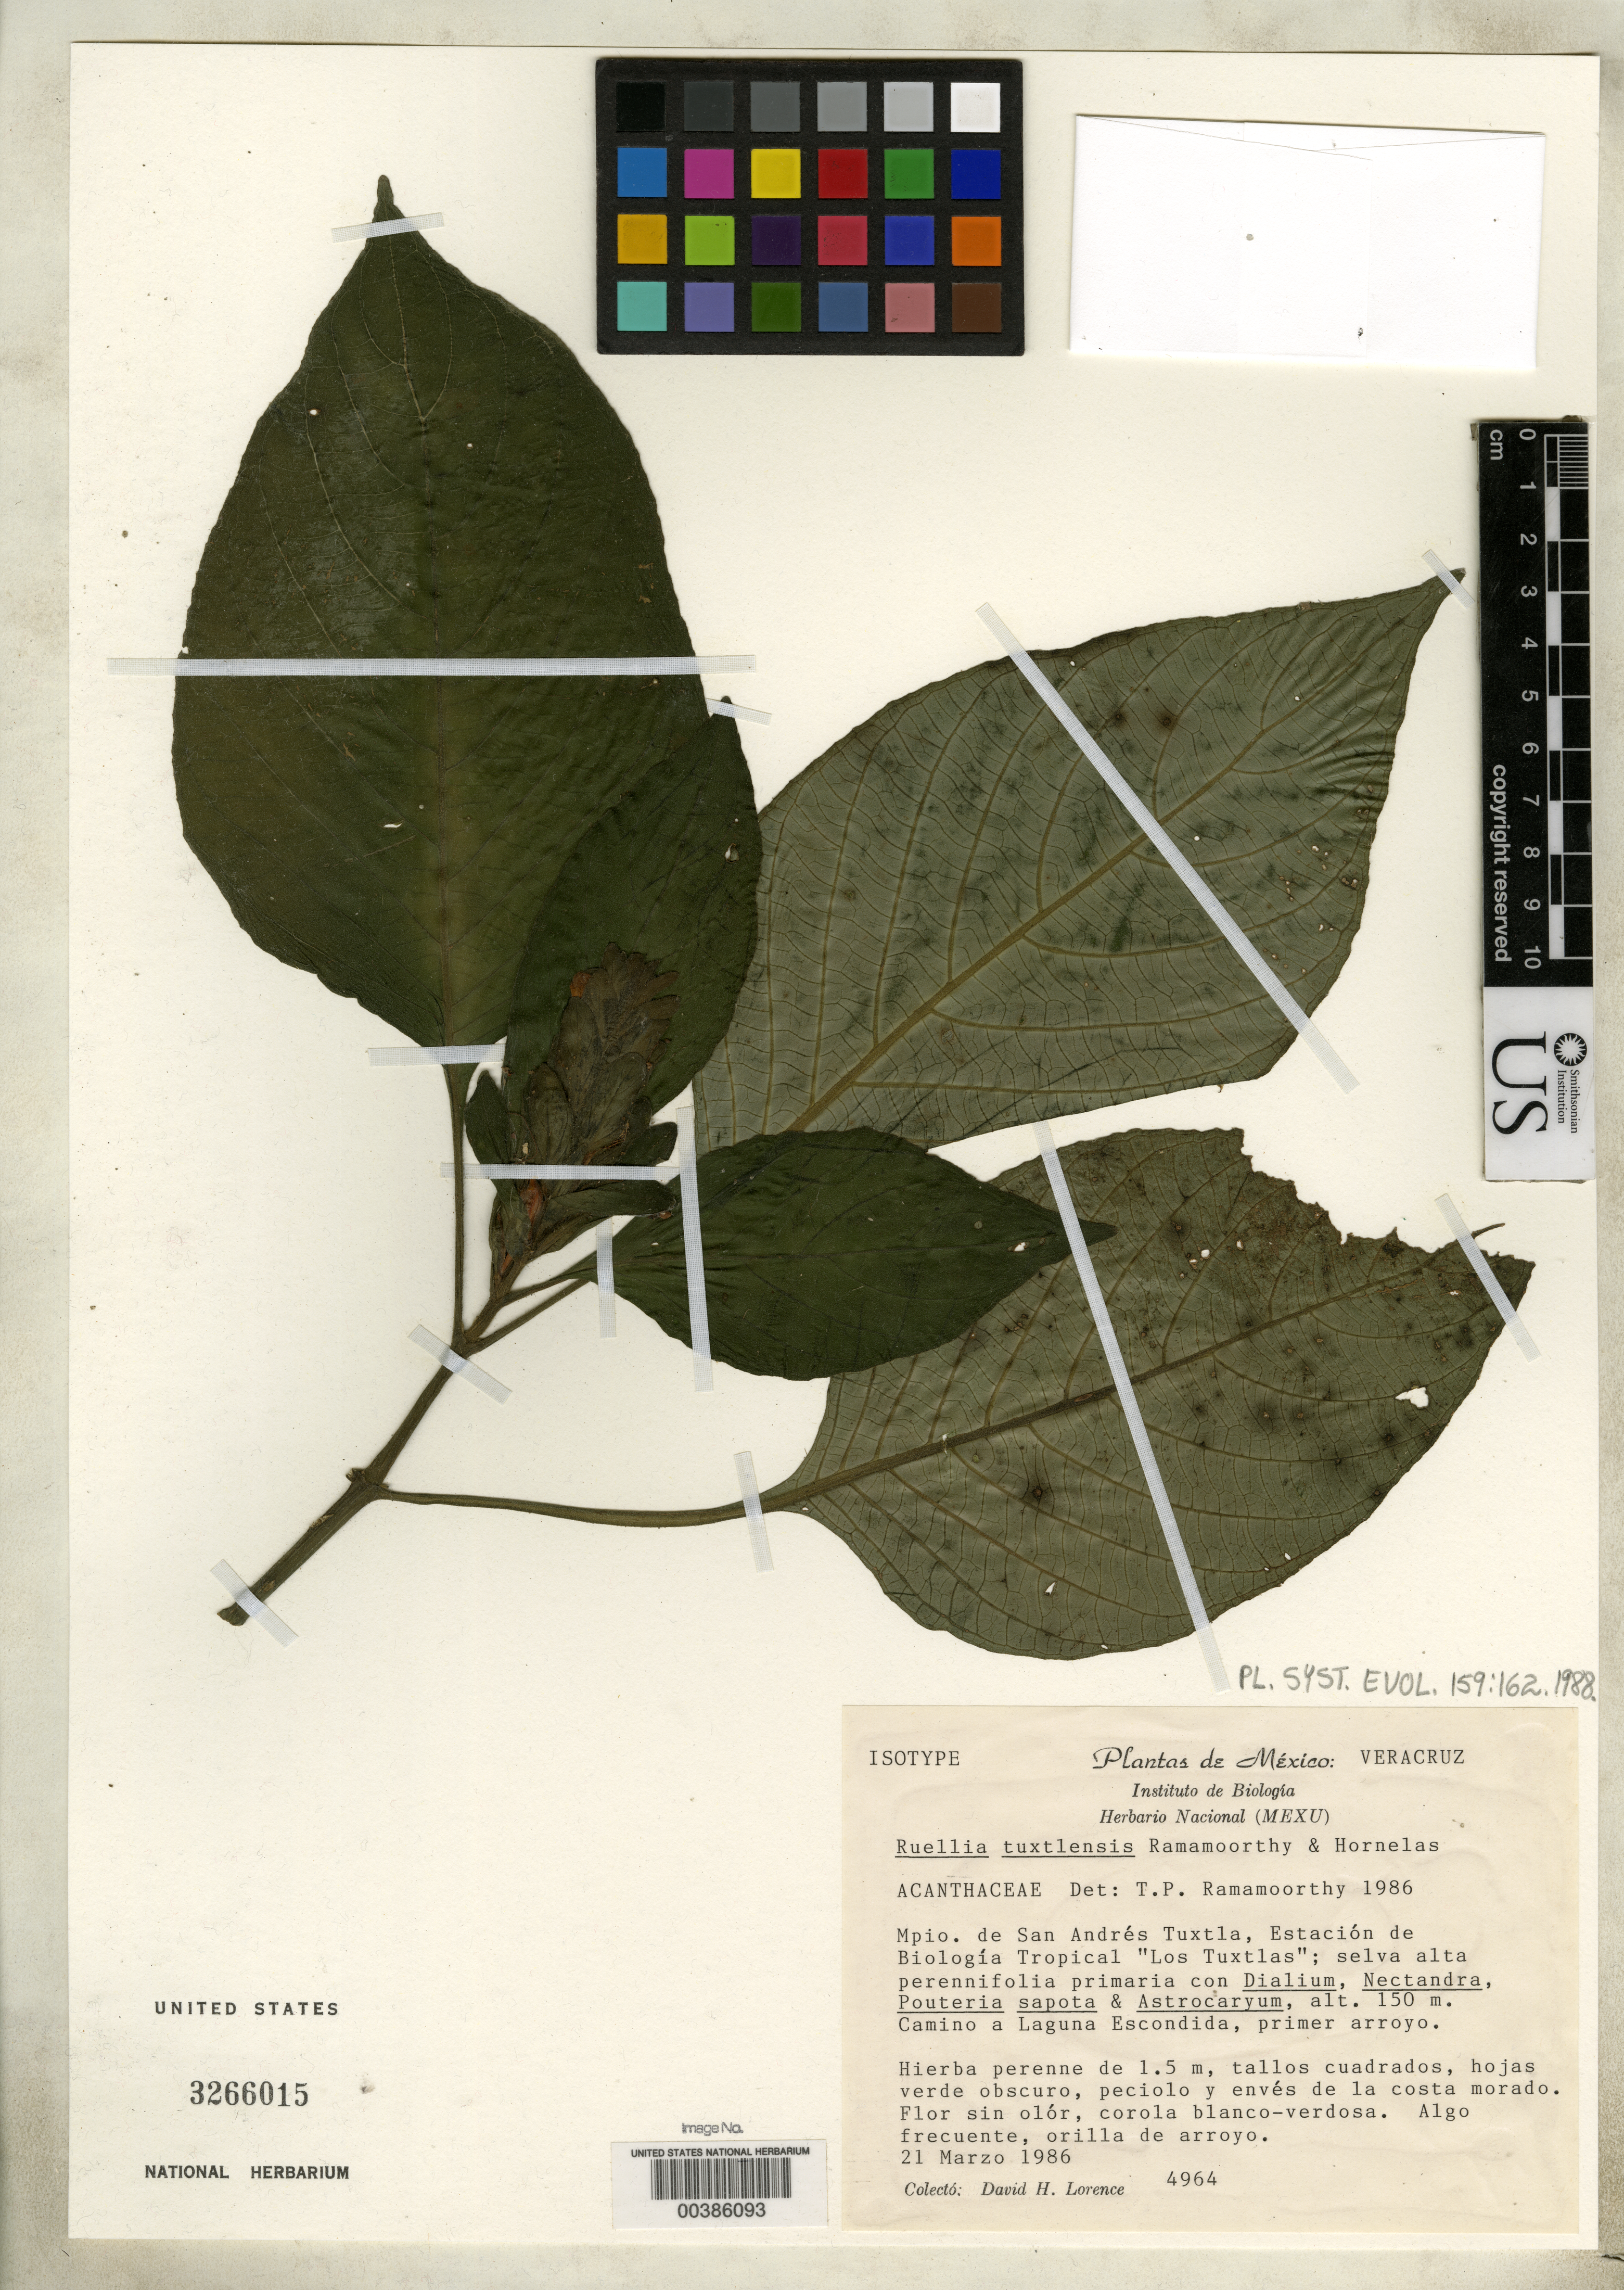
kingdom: Plantae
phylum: Tracheophyta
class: Magnoliopsida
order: Lamiales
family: Acanthaceae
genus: Ruellia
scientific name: Ruellia tuxtlensis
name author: Ramamoorthy & Uribe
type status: Isotype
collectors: D. Lorence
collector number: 4964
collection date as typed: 21 Mar 1986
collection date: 1986-03-21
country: Mexico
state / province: Veracruz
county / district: San Andres Tuxtla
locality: Estacion de Biologia Tropical Los Tuxtlas, selva alta Perennifolia.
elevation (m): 150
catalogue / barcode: US 3266015